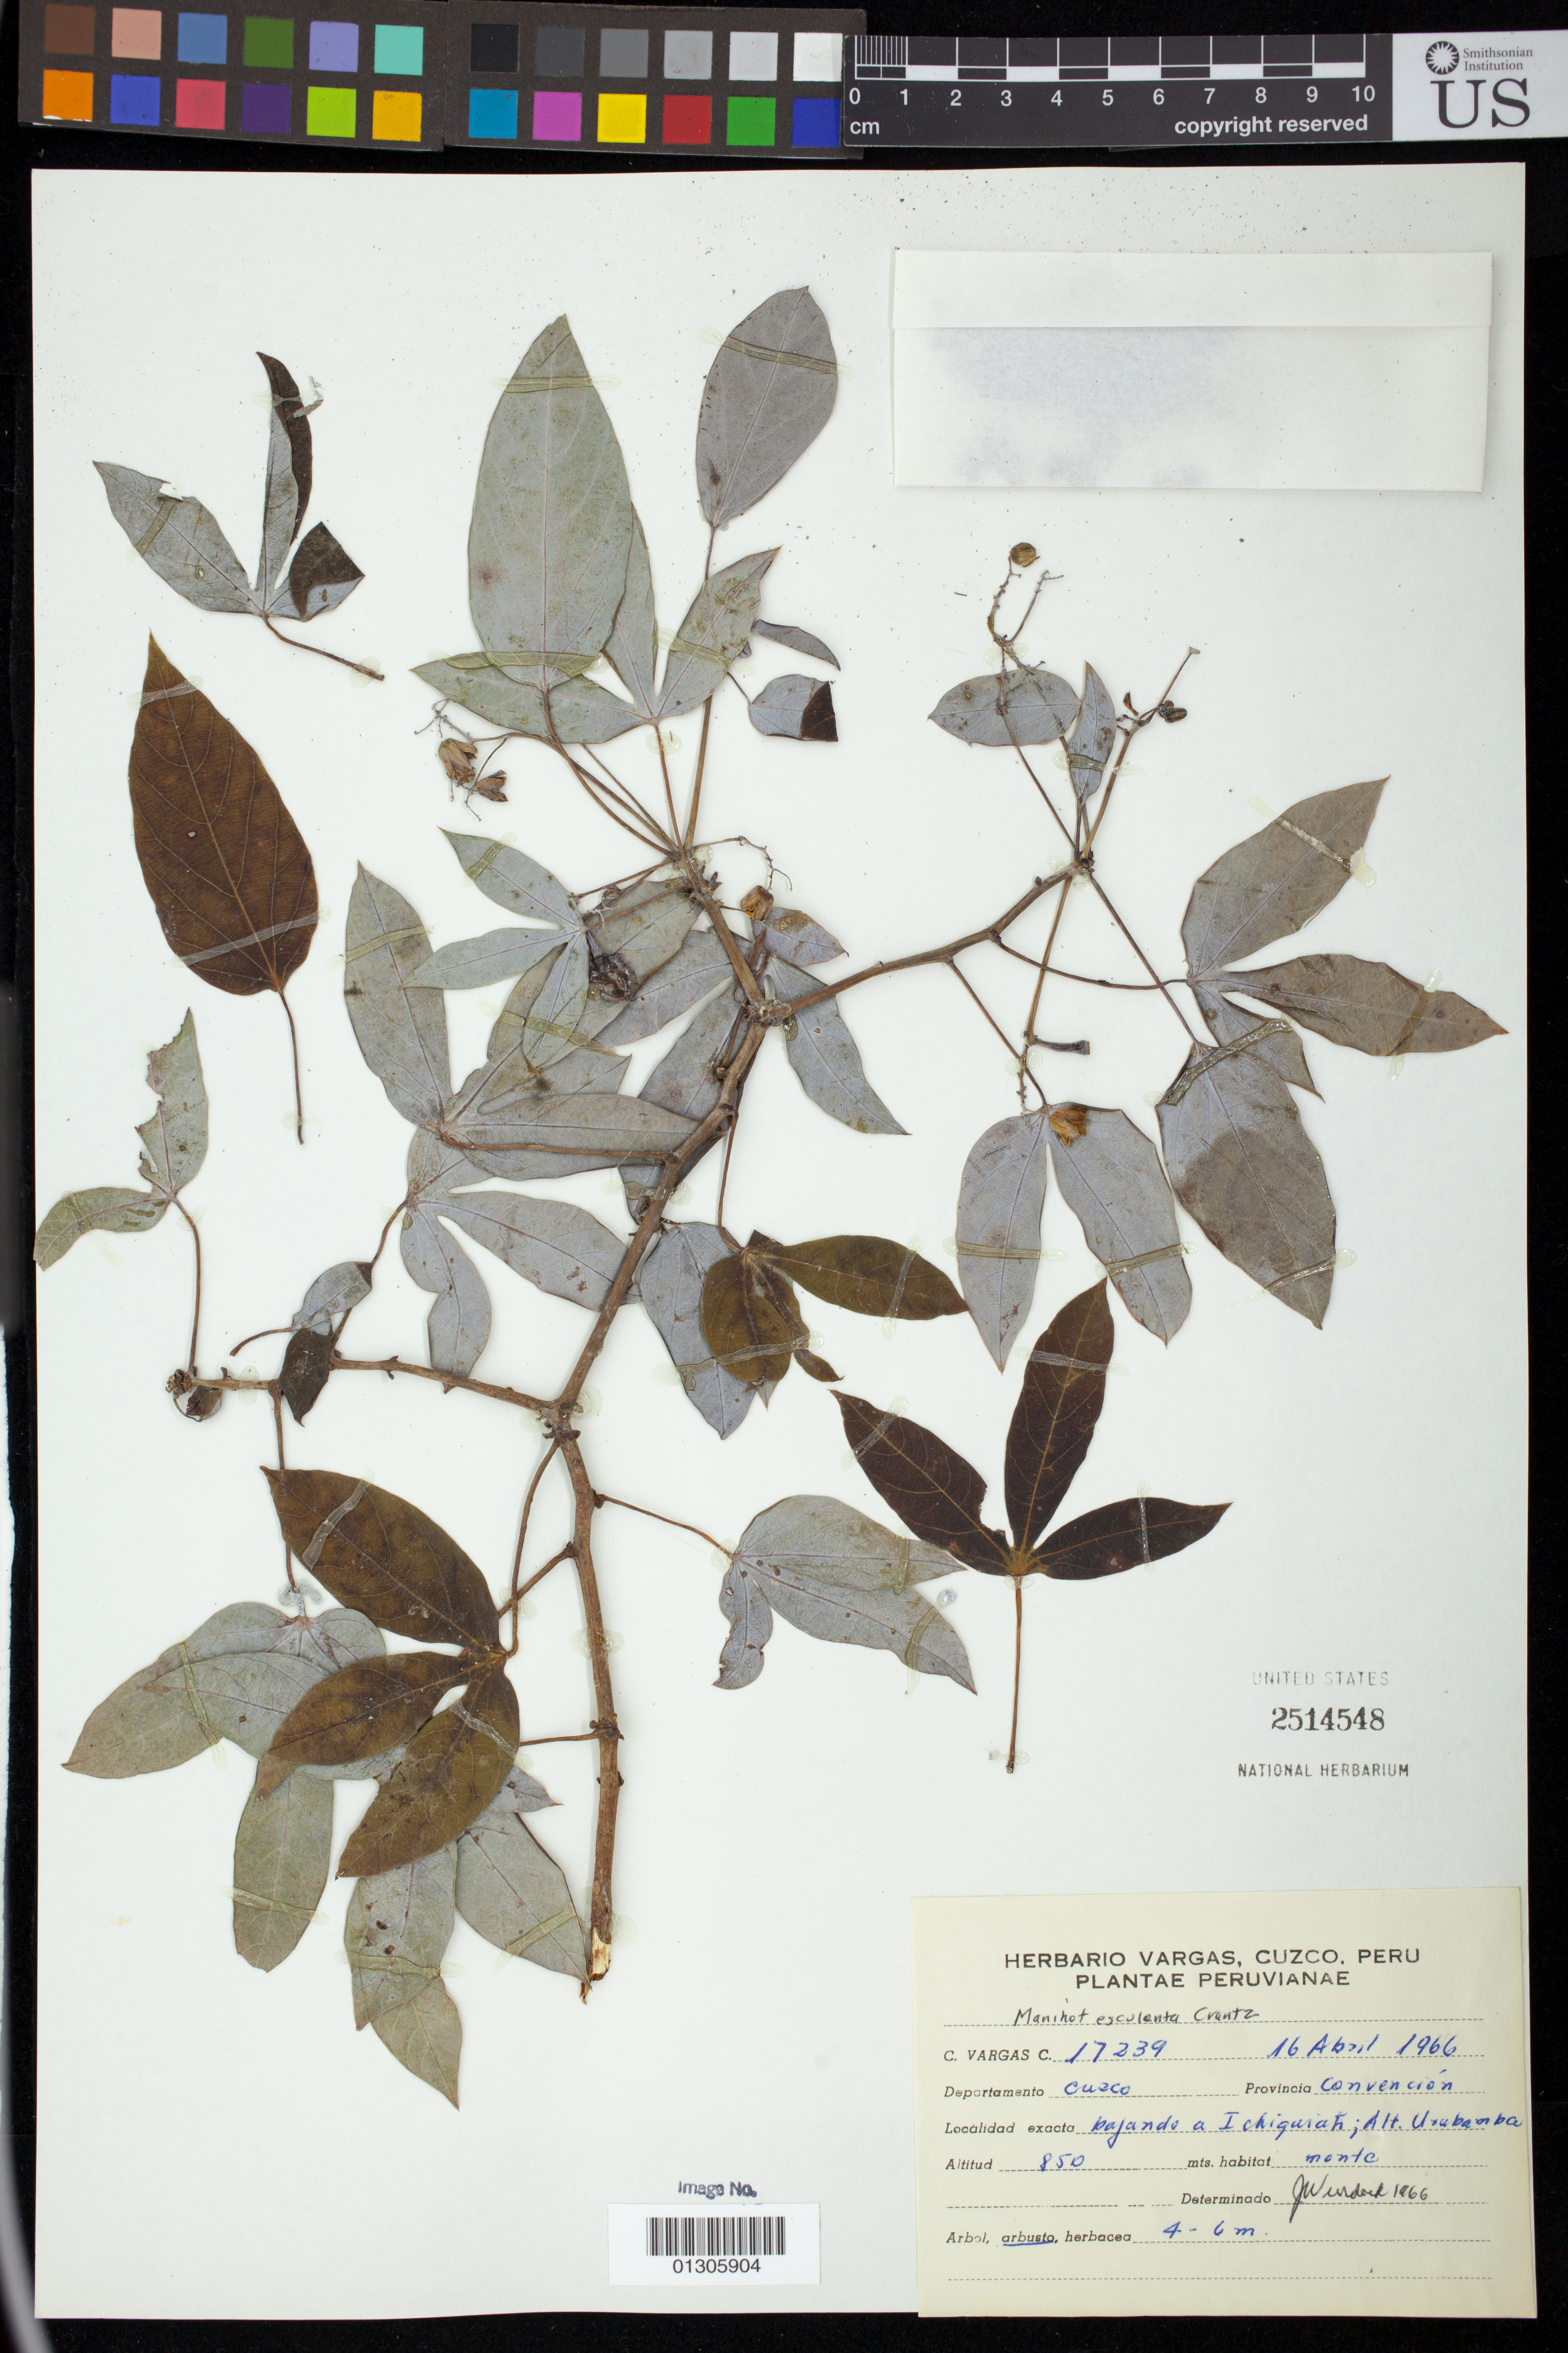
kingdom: Plantae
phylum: Tracheophyta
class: Magnoliopsida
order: Malpighiales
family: Euphorbiaceae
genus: Manihot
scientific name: Manihot esculenta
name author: Crantz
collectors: C. Vargas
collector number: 17239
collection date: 1966-04-16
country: Peru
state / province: Cusco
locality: Convencion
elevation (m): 850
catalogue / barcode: US 2514548